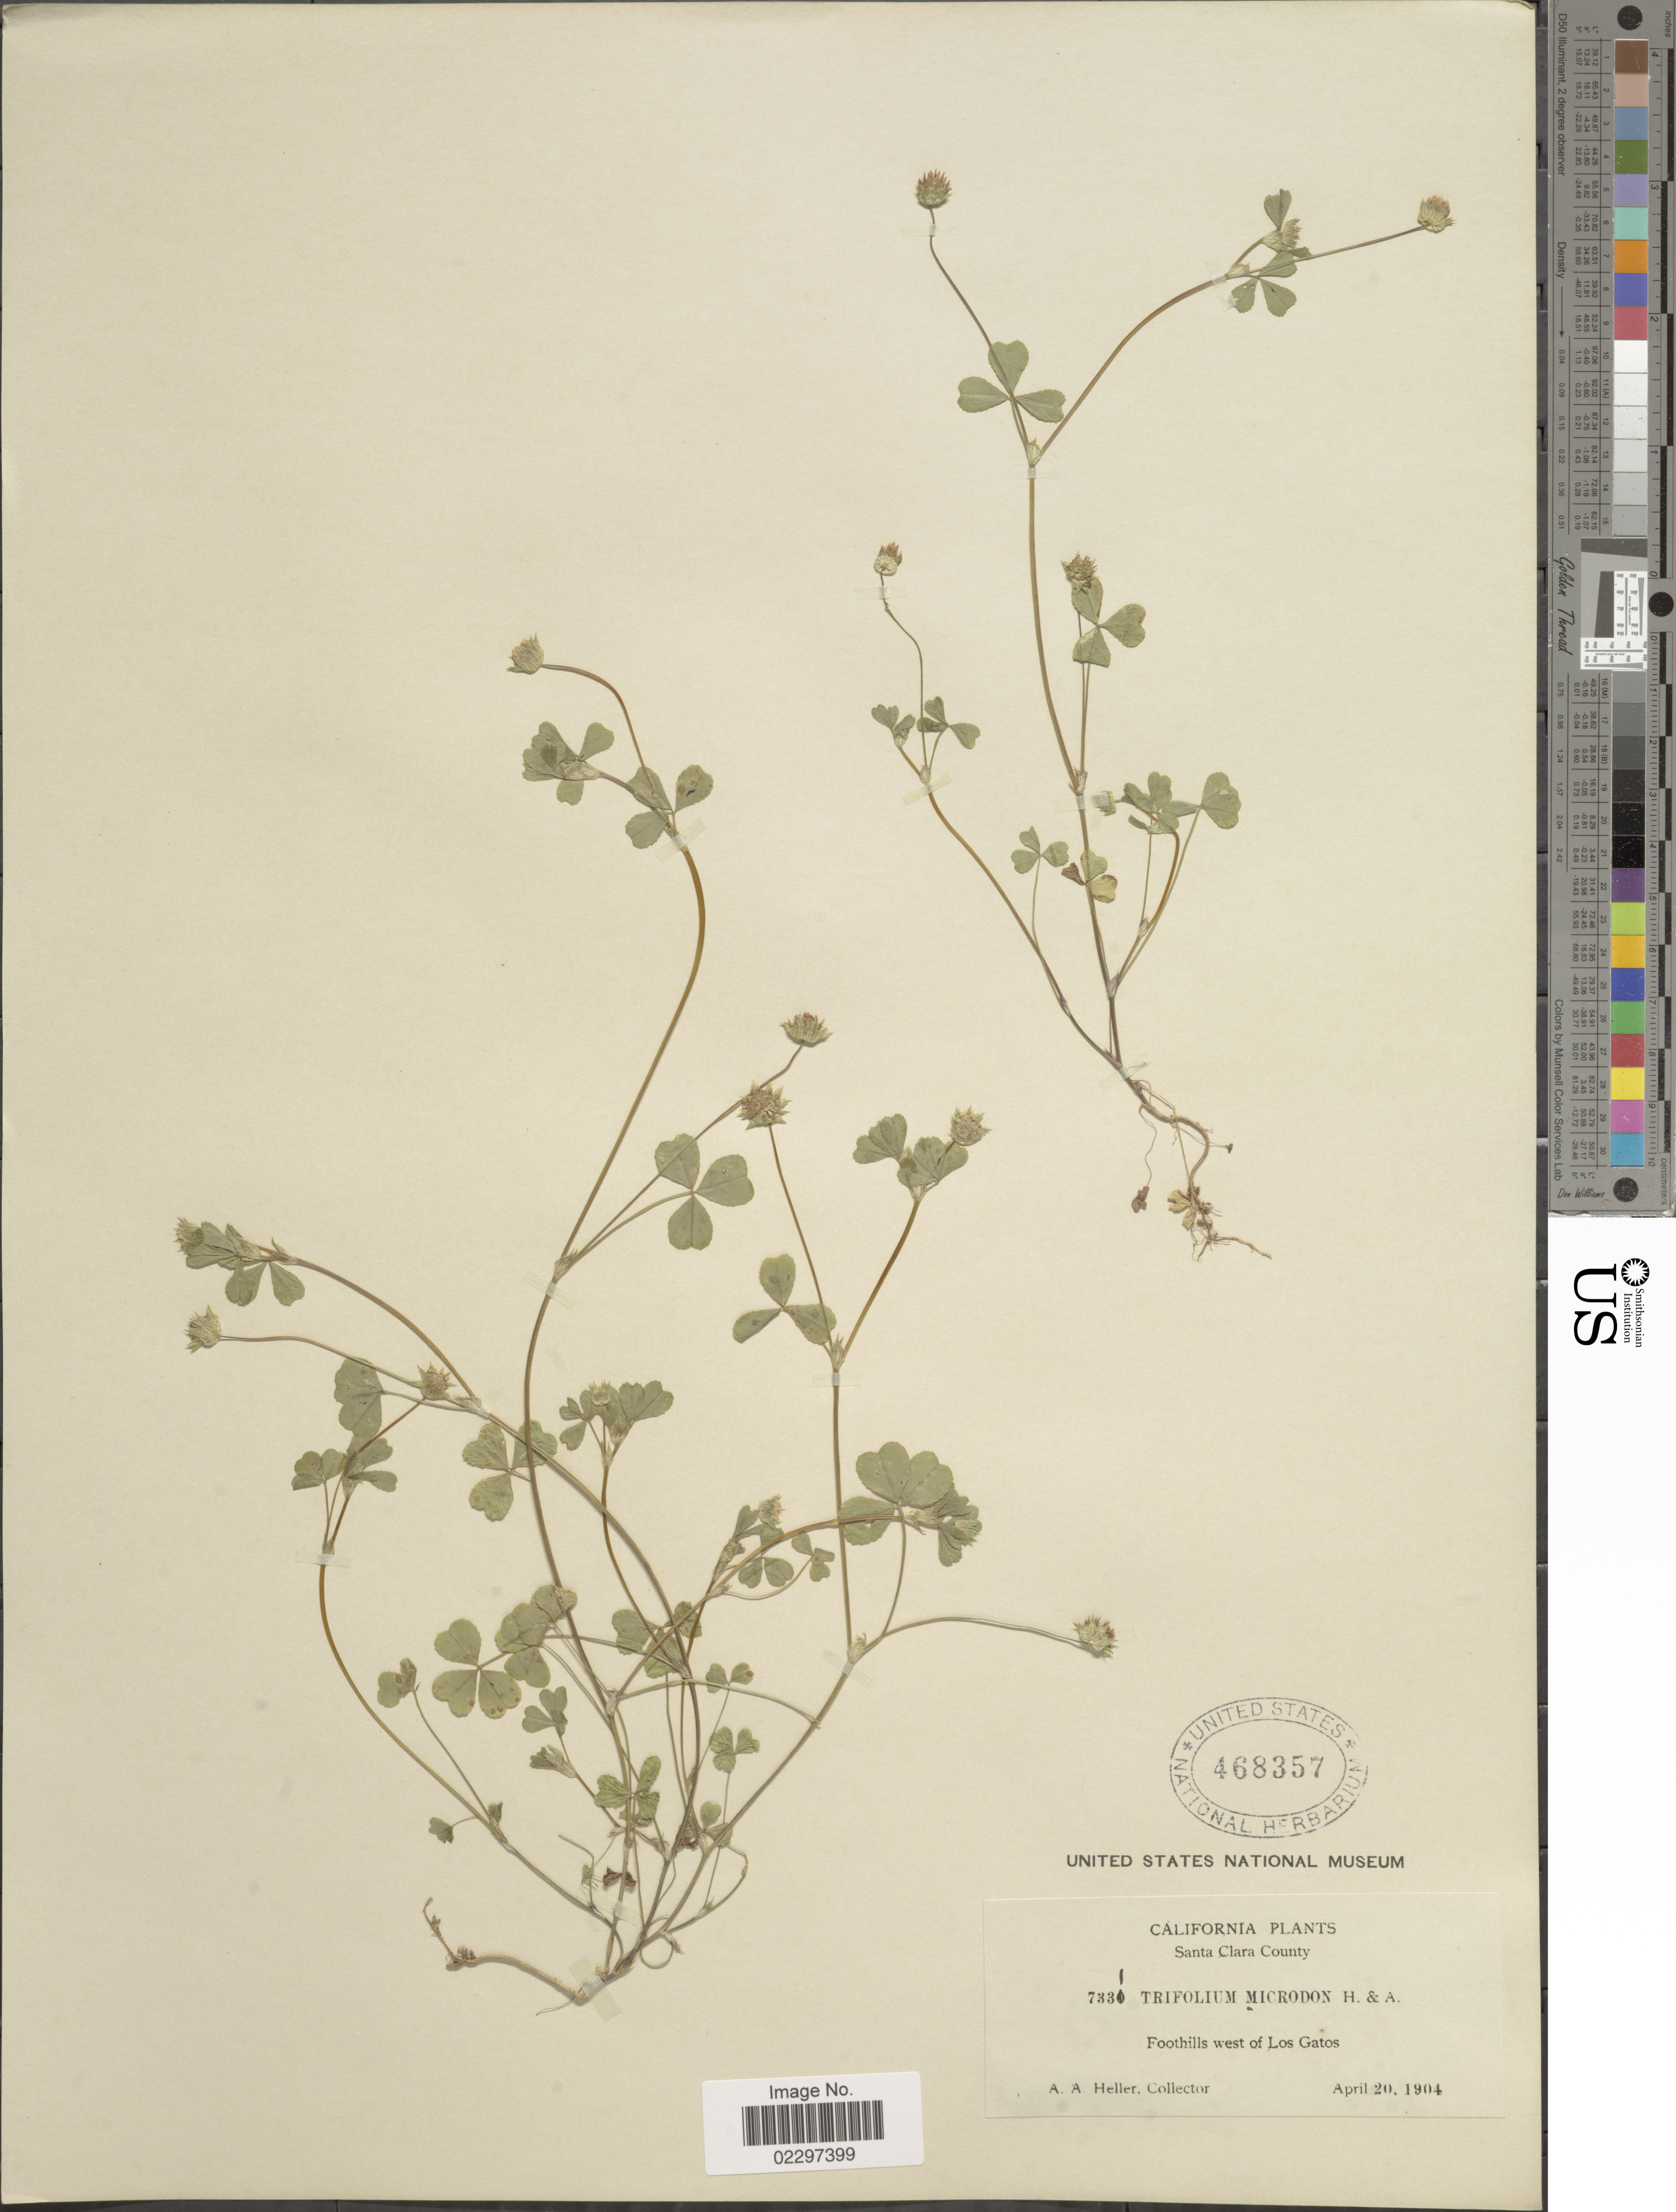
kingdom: Plantae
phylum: Tracheophyta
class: Magnoliopsida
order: Fabales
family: Fabaceae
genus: Trifolium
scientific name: Trifolium microdon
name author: Hook. & Arn.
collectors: A. A. Heller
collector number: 7331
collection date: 1904-04-20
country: United States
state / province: California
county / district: Santa Clara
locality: Santa Clara County. Foothills west of Las Gatos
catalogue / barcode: US 468357